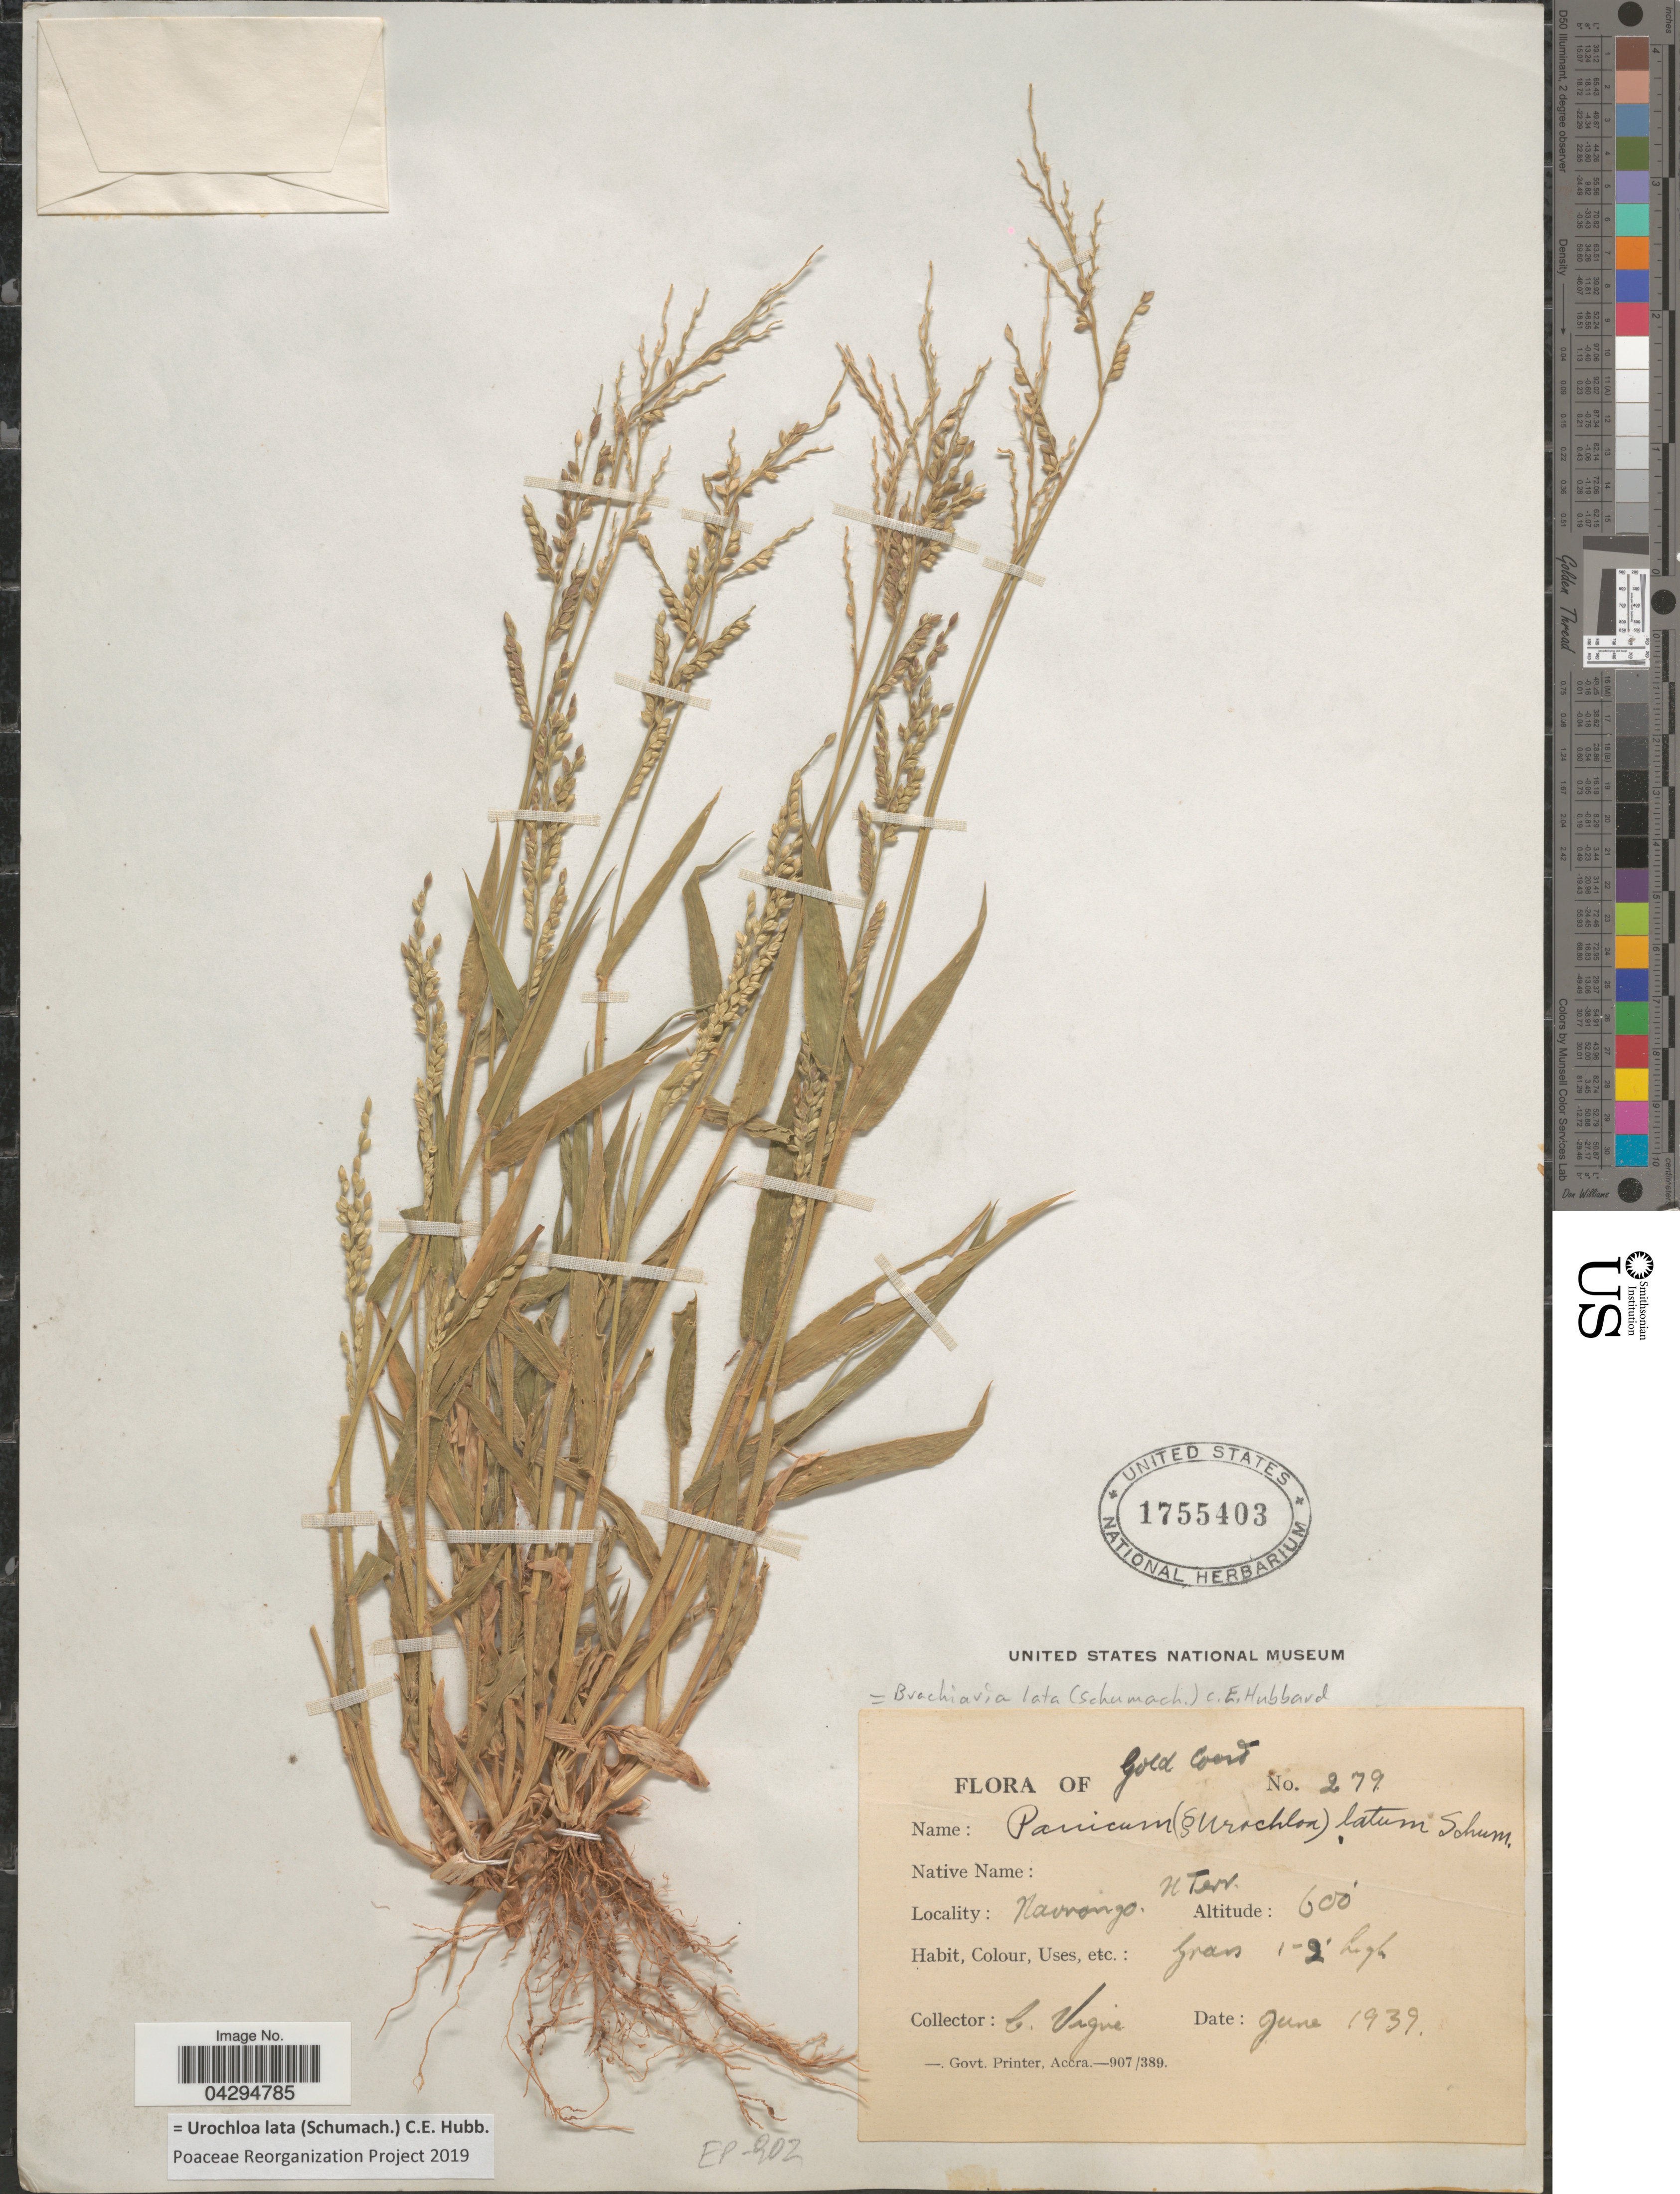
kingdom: Plantae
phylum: Tracheophyta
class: Liliopsida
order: Poales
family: Poaceae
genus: Urochloa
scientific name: Urochloa lata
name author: (Schumach.) C. E. Hubb.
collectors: C. Vigne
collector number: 279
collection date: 1939-06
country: Ghana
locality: Gold Coast. Navrongo. N. Terr.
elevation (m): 183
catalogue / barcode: US 1755403